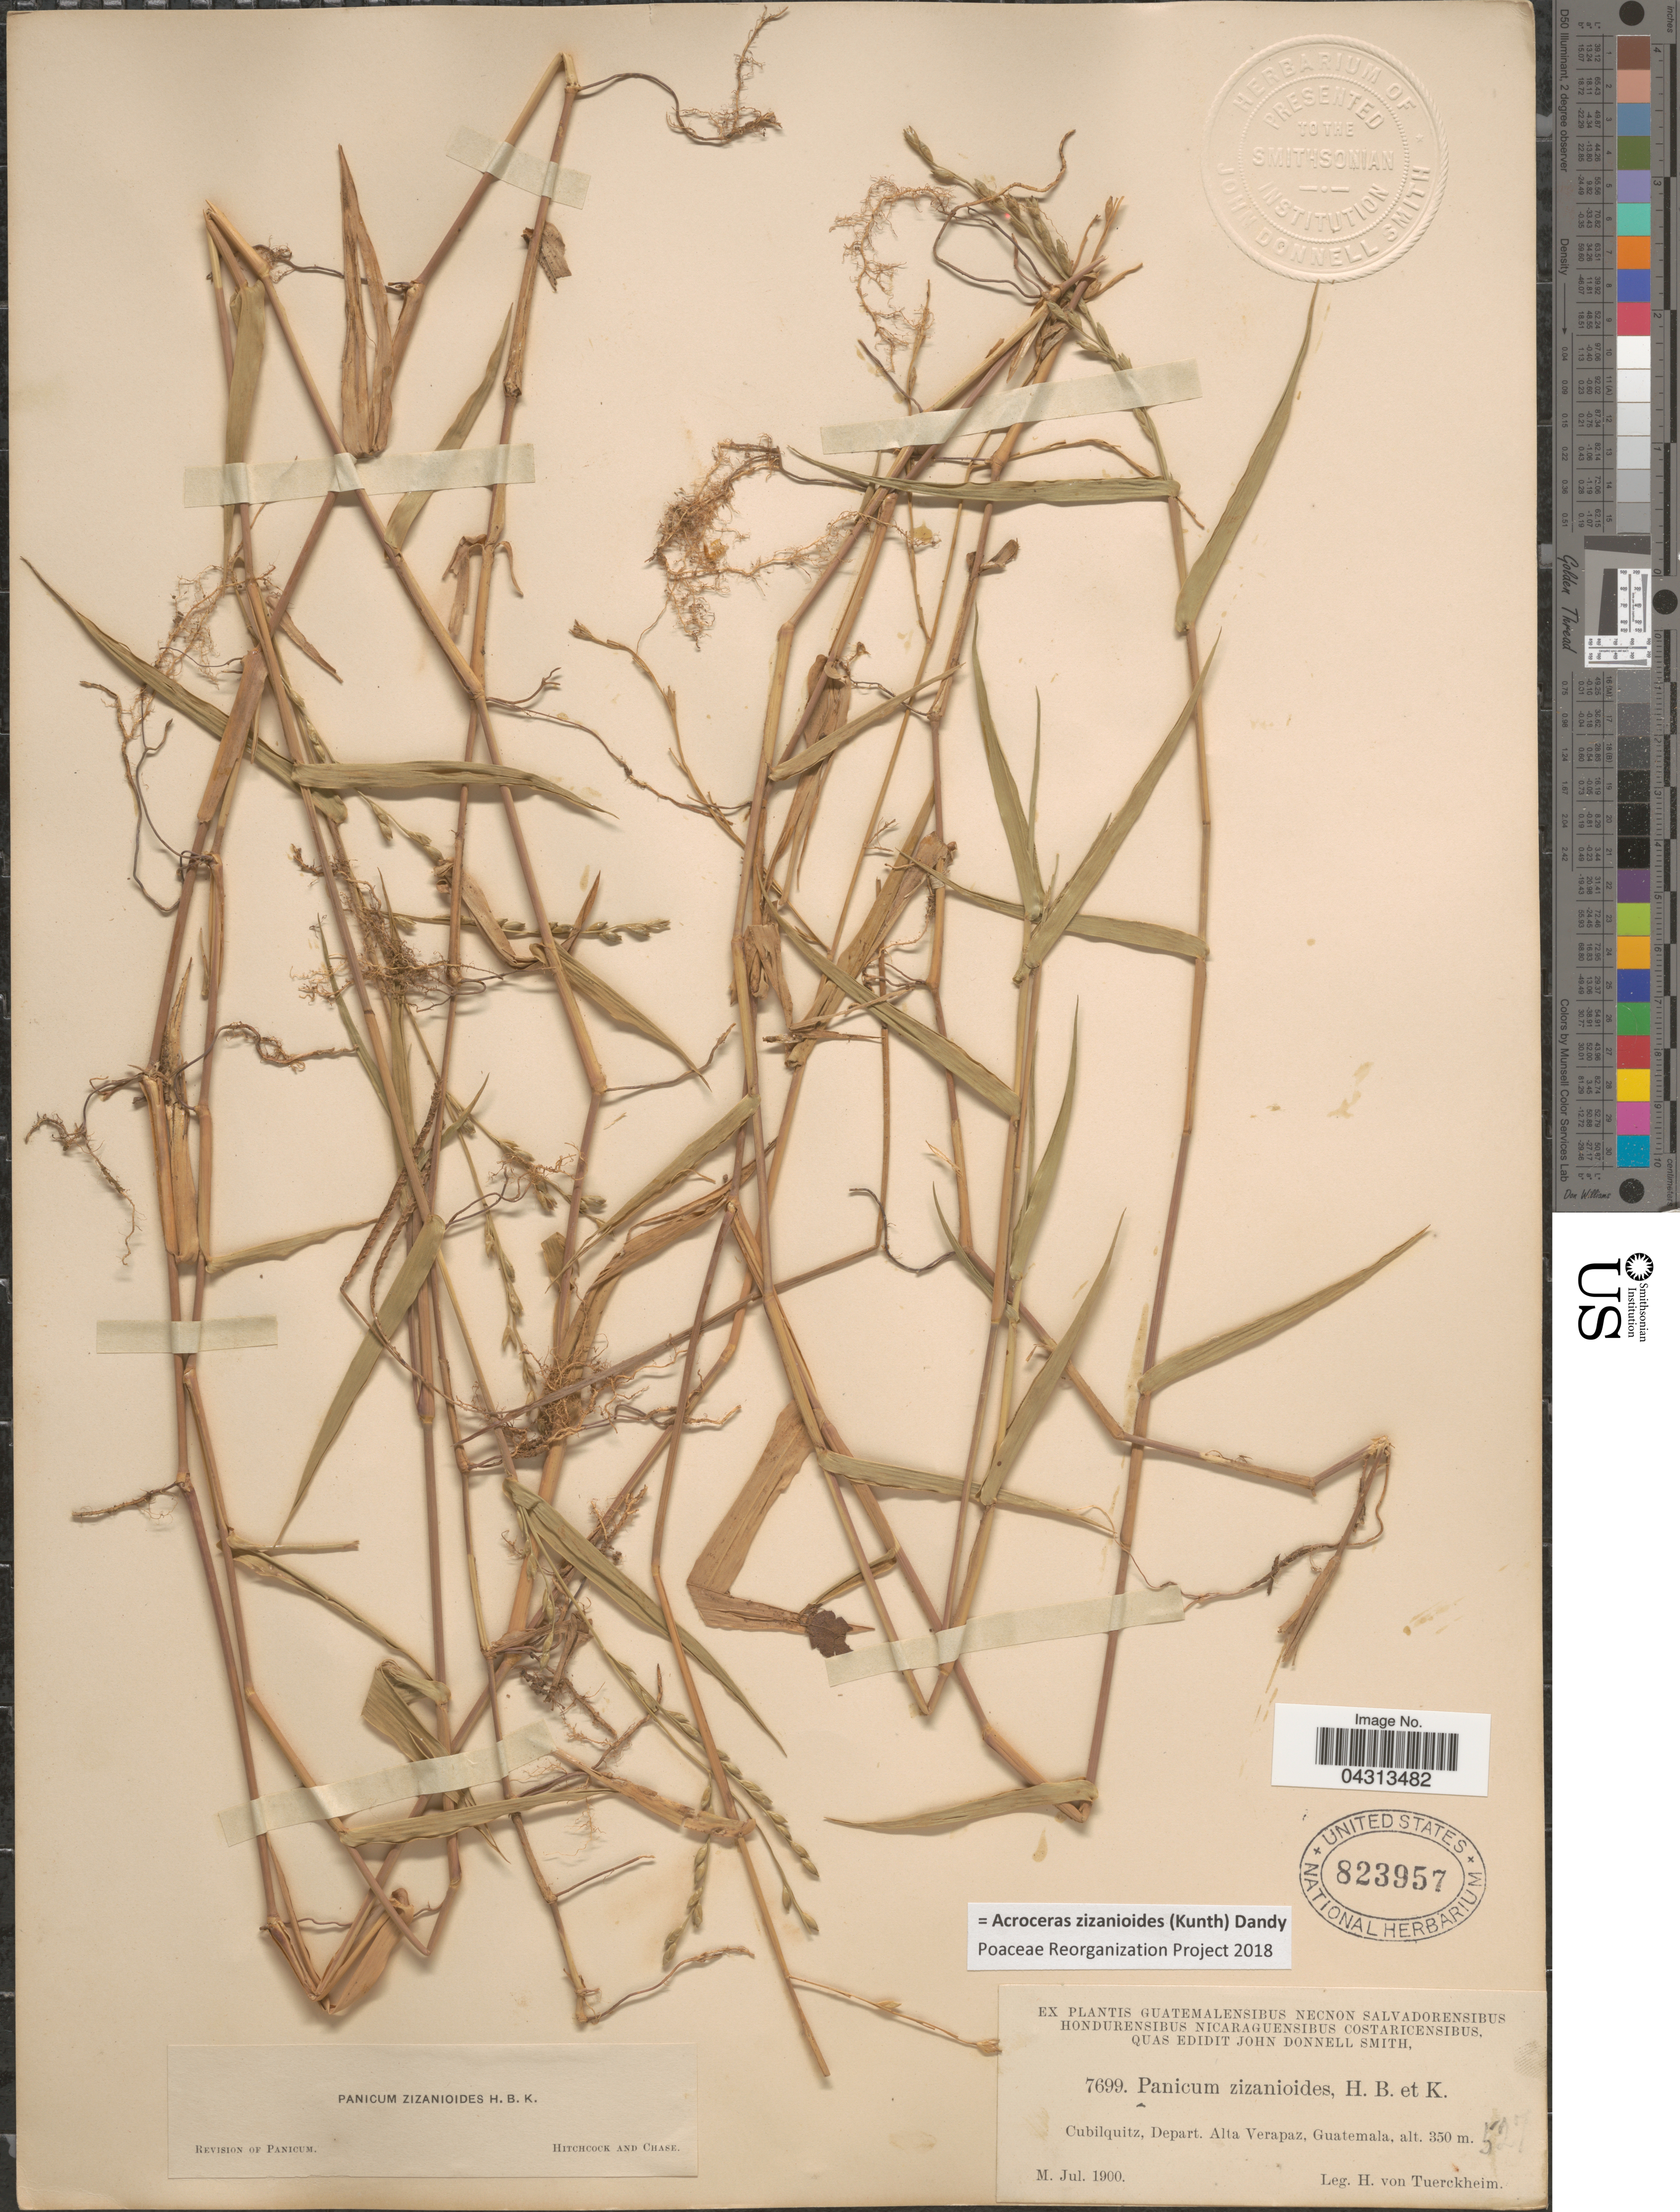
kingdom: Plantae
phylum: Tracheophyta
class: Liliopsida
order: Poales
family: Poaceae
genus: Acroceras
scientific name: Acroceras zizanioides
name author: (Kunth) Dandy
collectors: H. von Tuerckheim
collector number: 7699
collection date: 1900-07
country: Guatemala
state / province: Alta Verapaz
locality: Cubilquitz. Depart. Alta Verapaz.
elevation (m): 350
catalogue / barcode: US 823957